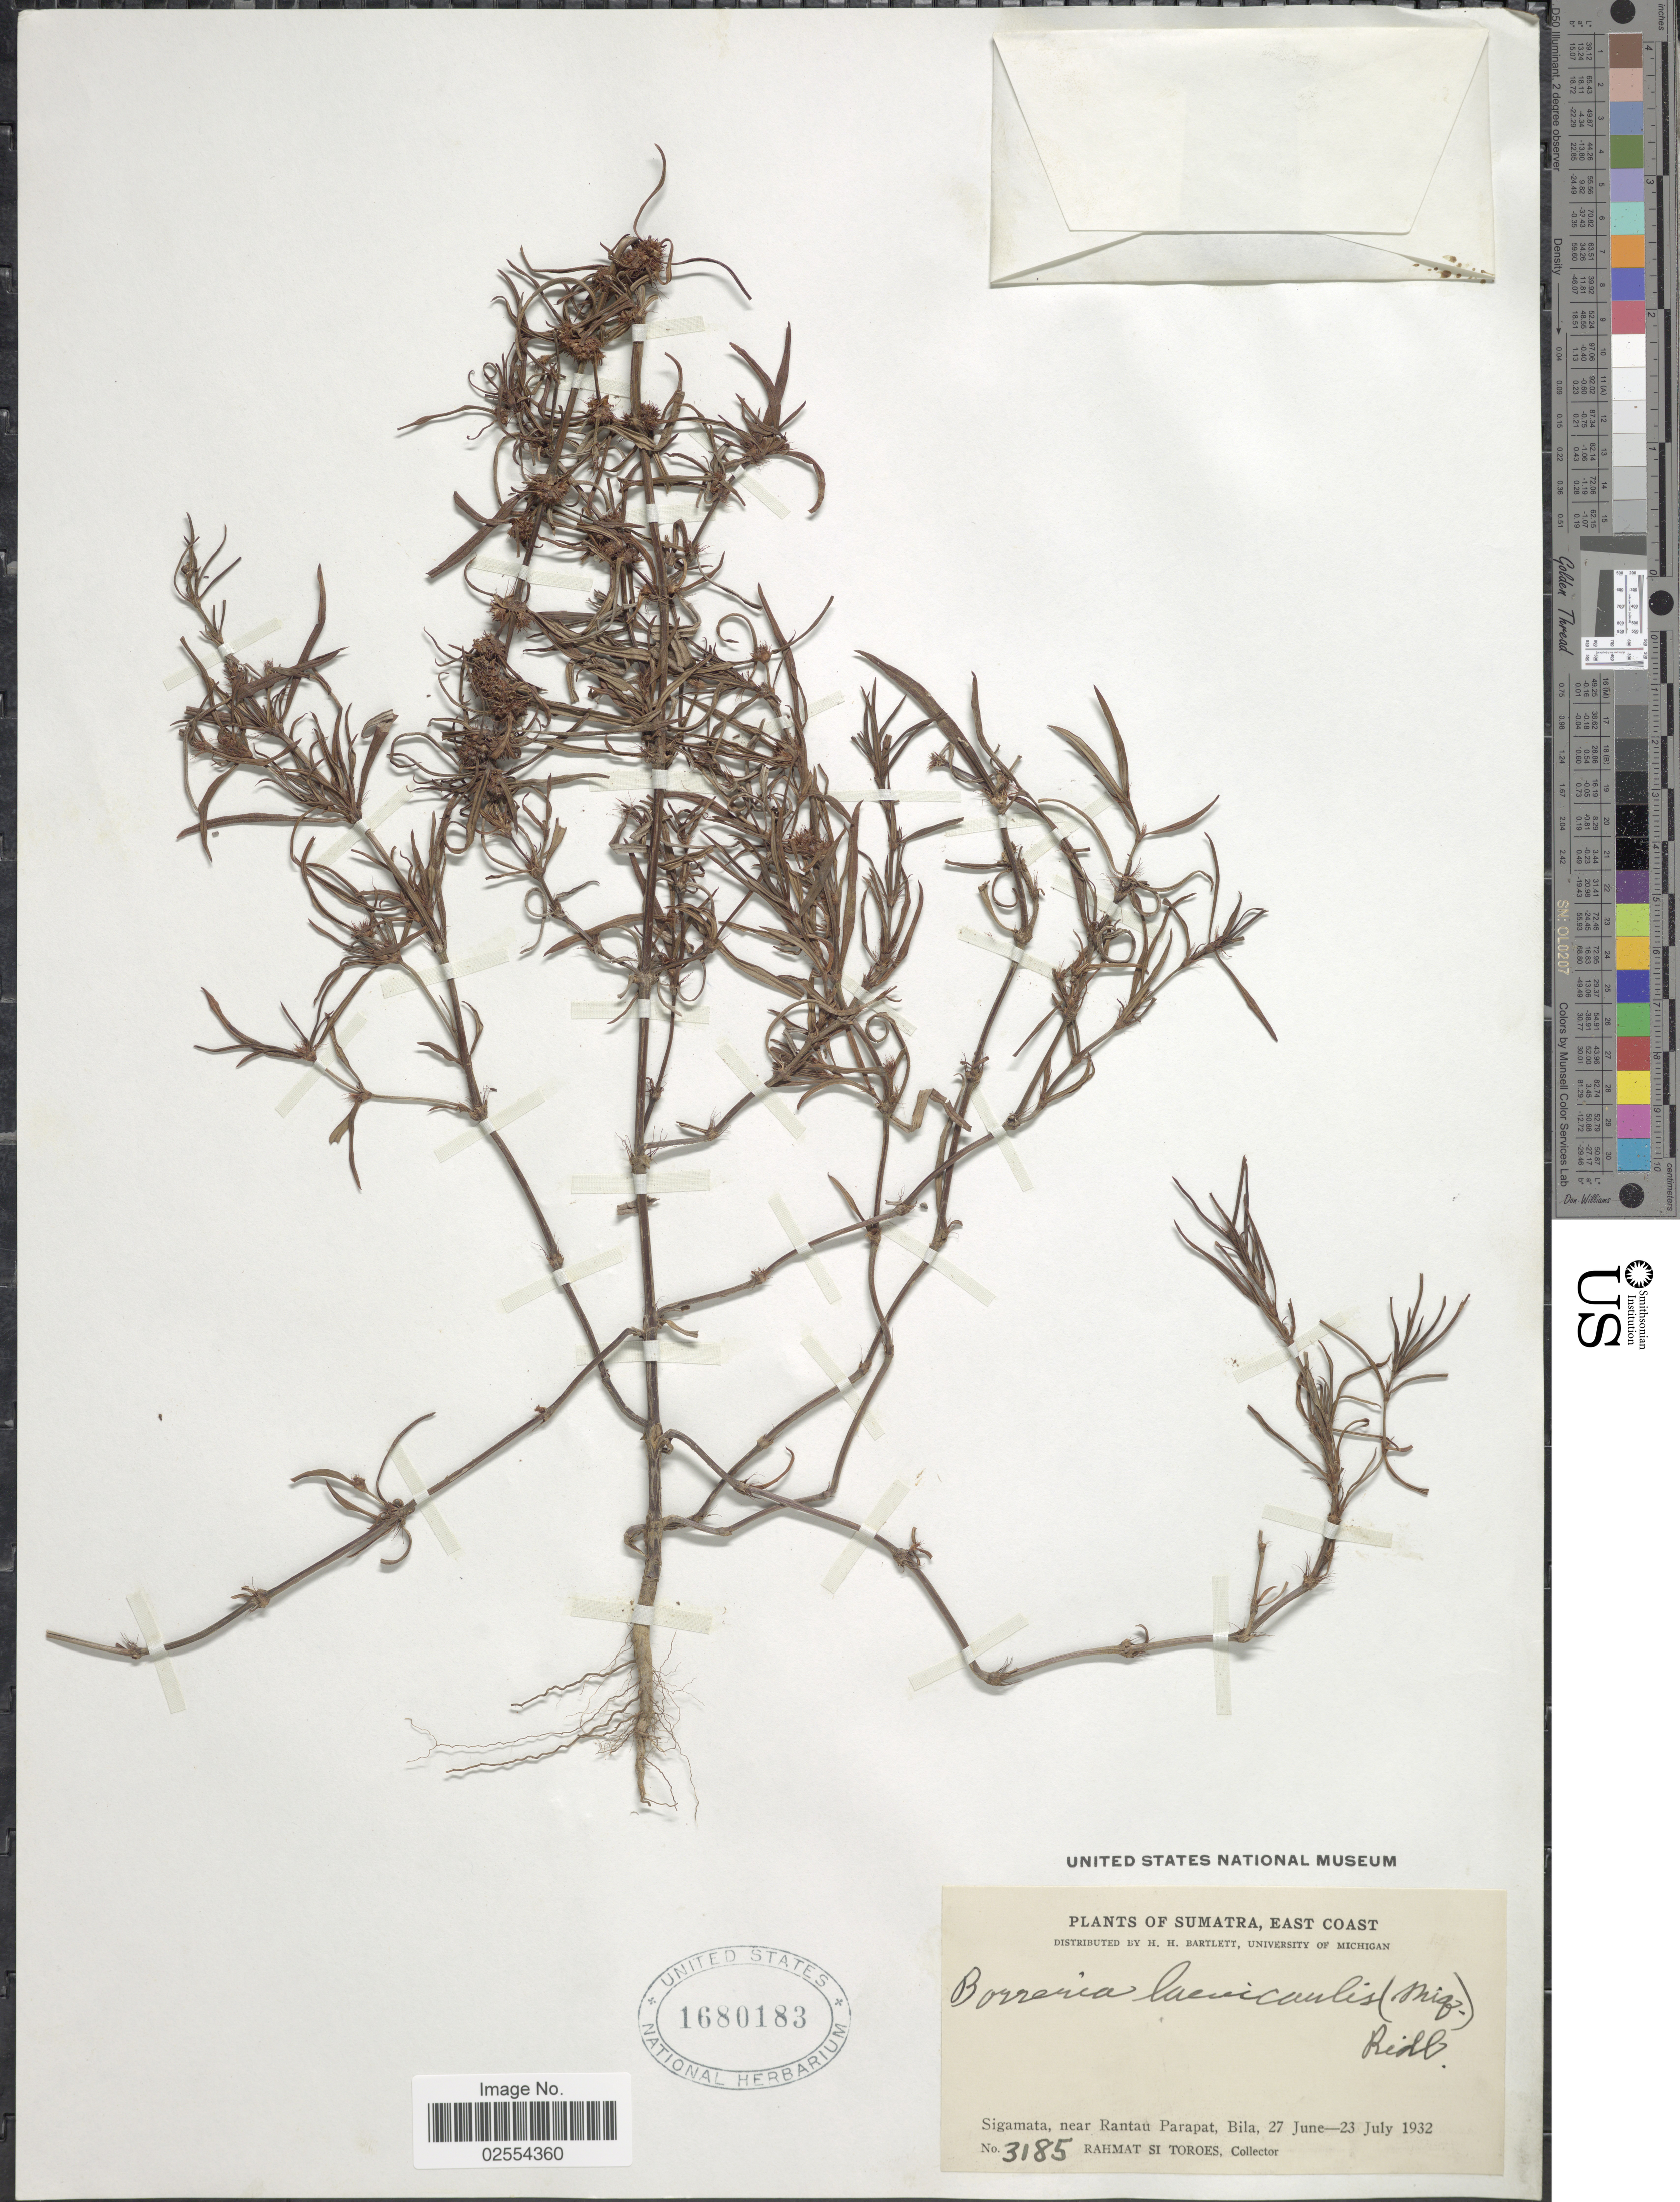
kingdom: Plantae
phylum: Tracheophyta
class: Magnoliopsida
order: Gentianales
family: Rubiaceae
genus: Spermacoce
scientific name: Spermacoce laevicaulis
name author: Miq.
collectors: Rahmat Si Boeea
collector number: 3185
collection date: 1932-06-27/1932-07-23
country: Indonesia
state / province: Sumatra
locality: East Coast, Sigamata, near Rantau Parapat, Bila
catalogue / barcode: US 1680183